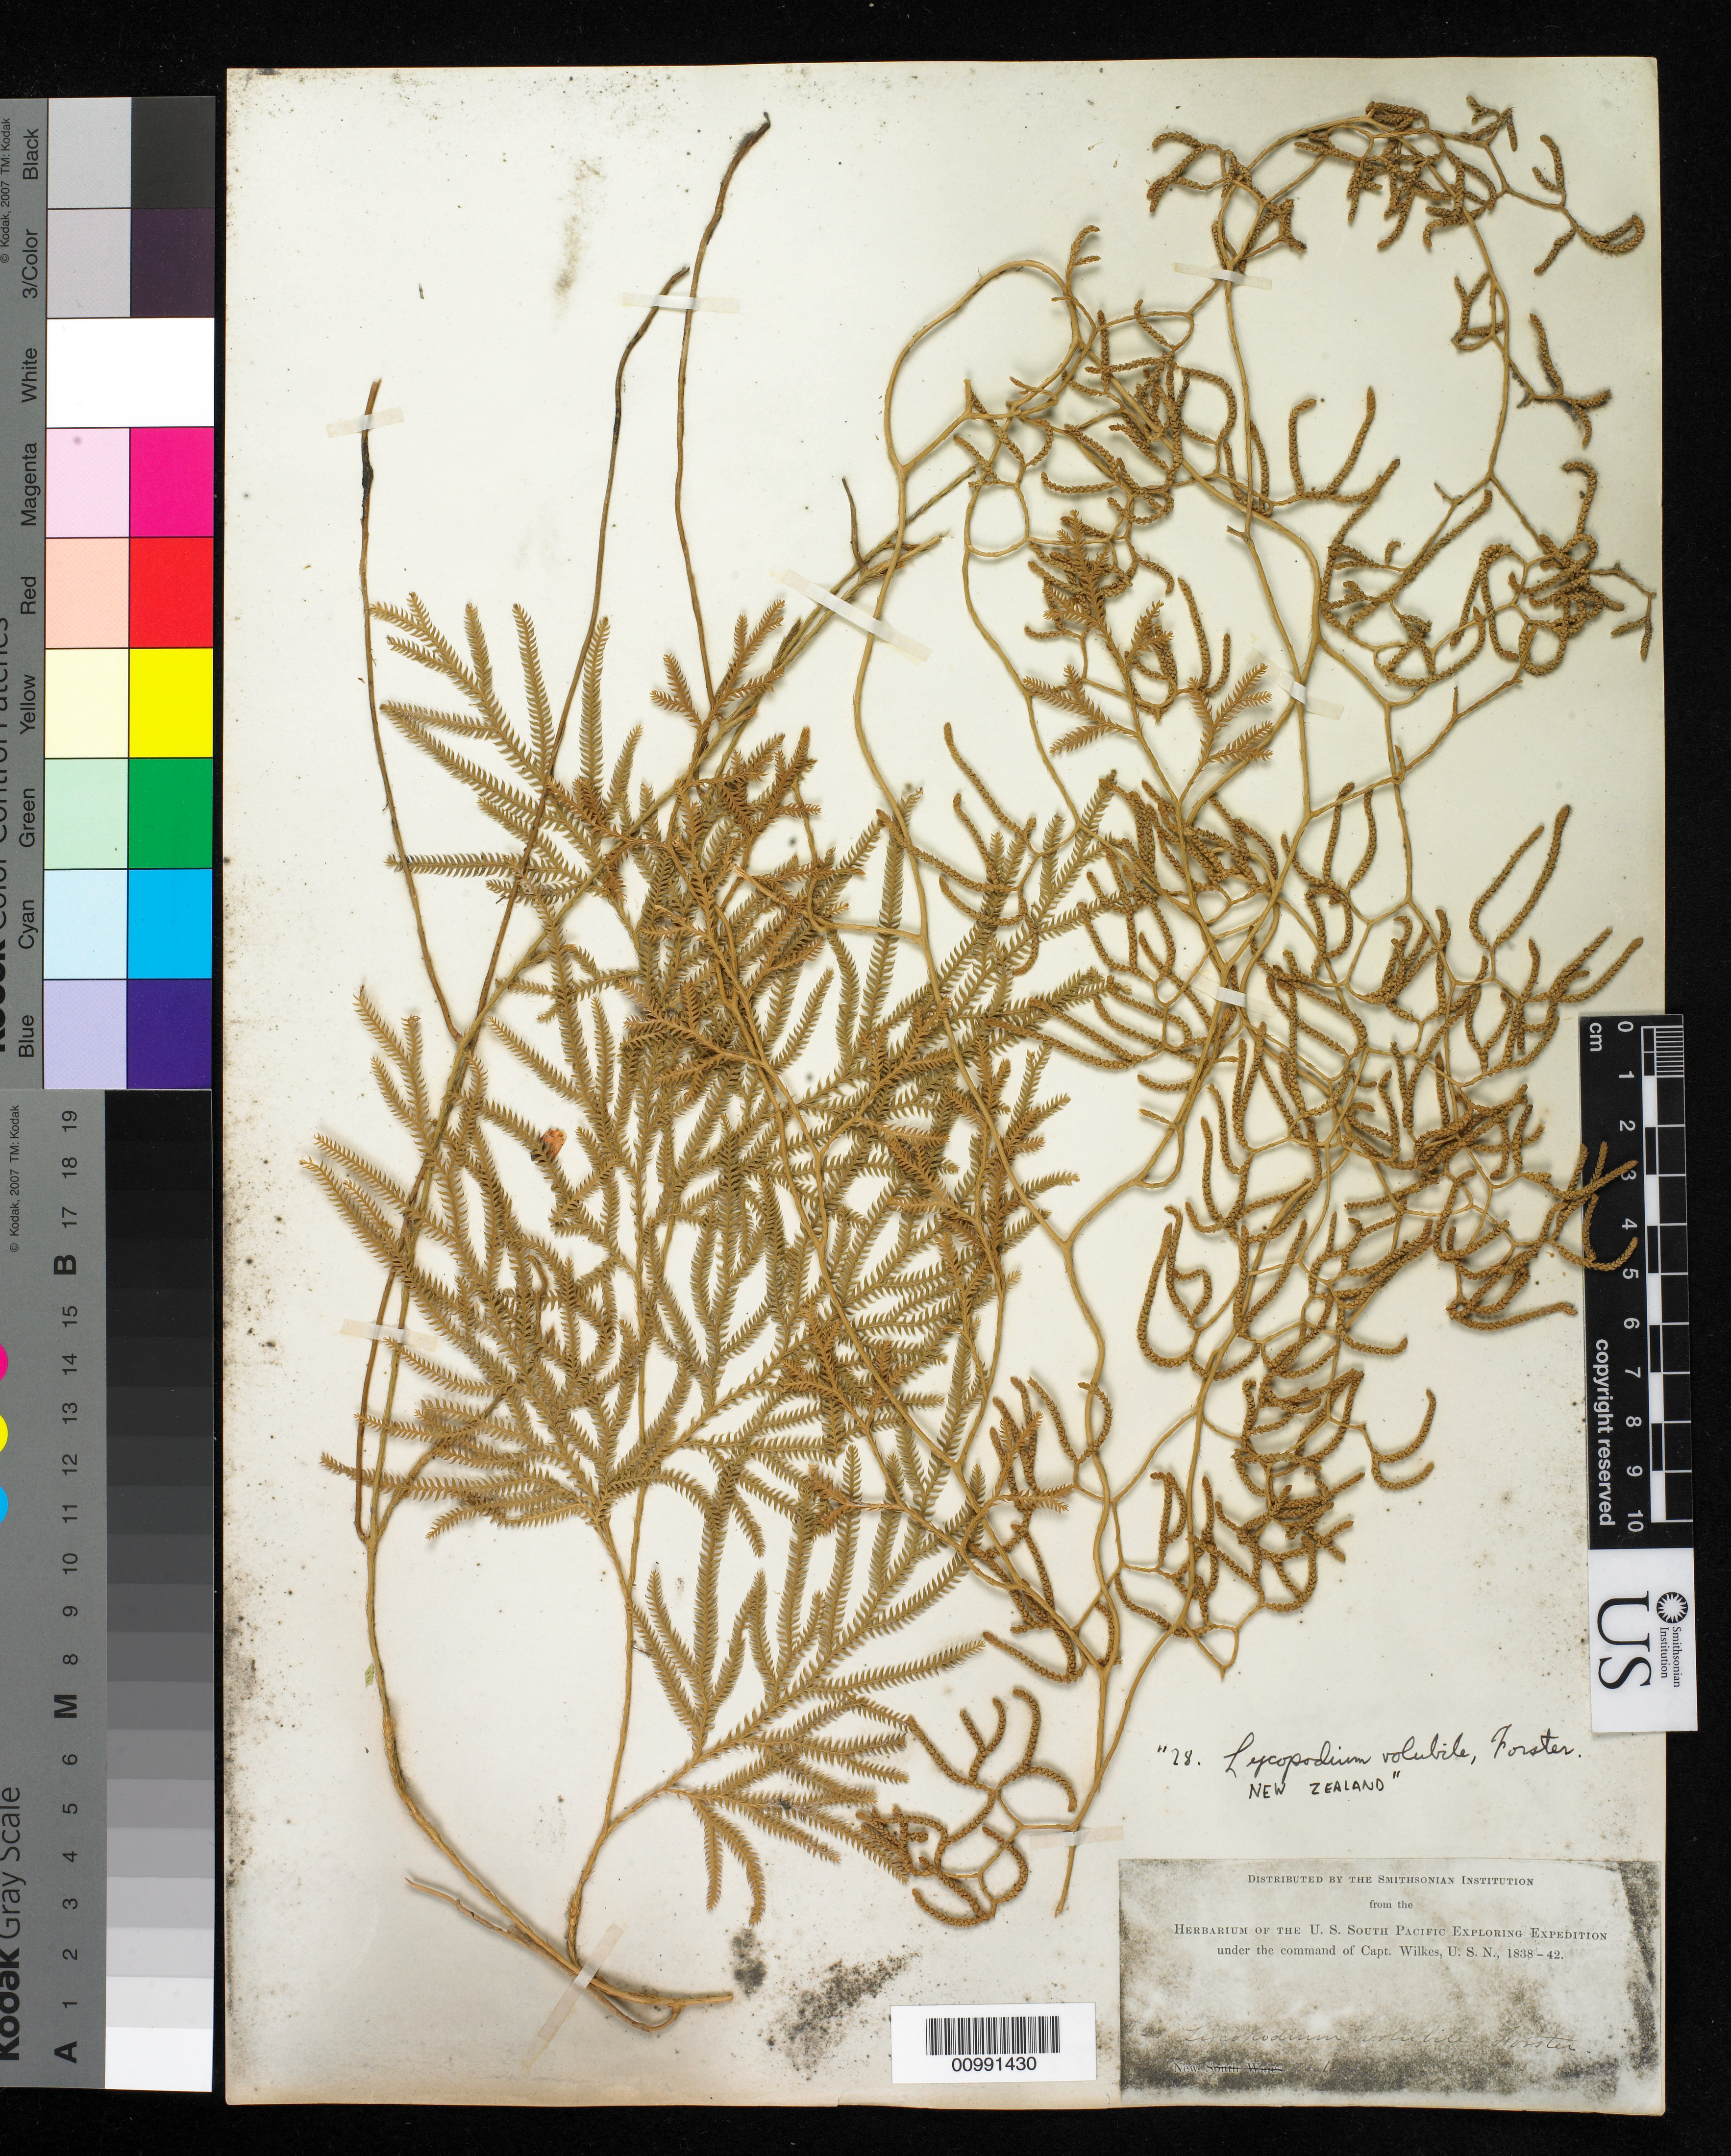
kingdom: Plantae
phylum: Tracheophyta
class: Lycopodiopsida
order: Lycopodiales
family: Lycopodiaceae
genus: Pseudodiphasium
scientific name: Pseudodiphasium volubile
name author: (G. Forst.) Holub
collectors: Wilkes Explor. Exped.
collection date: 1838/1842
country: New Zealand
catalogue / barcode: US 98689